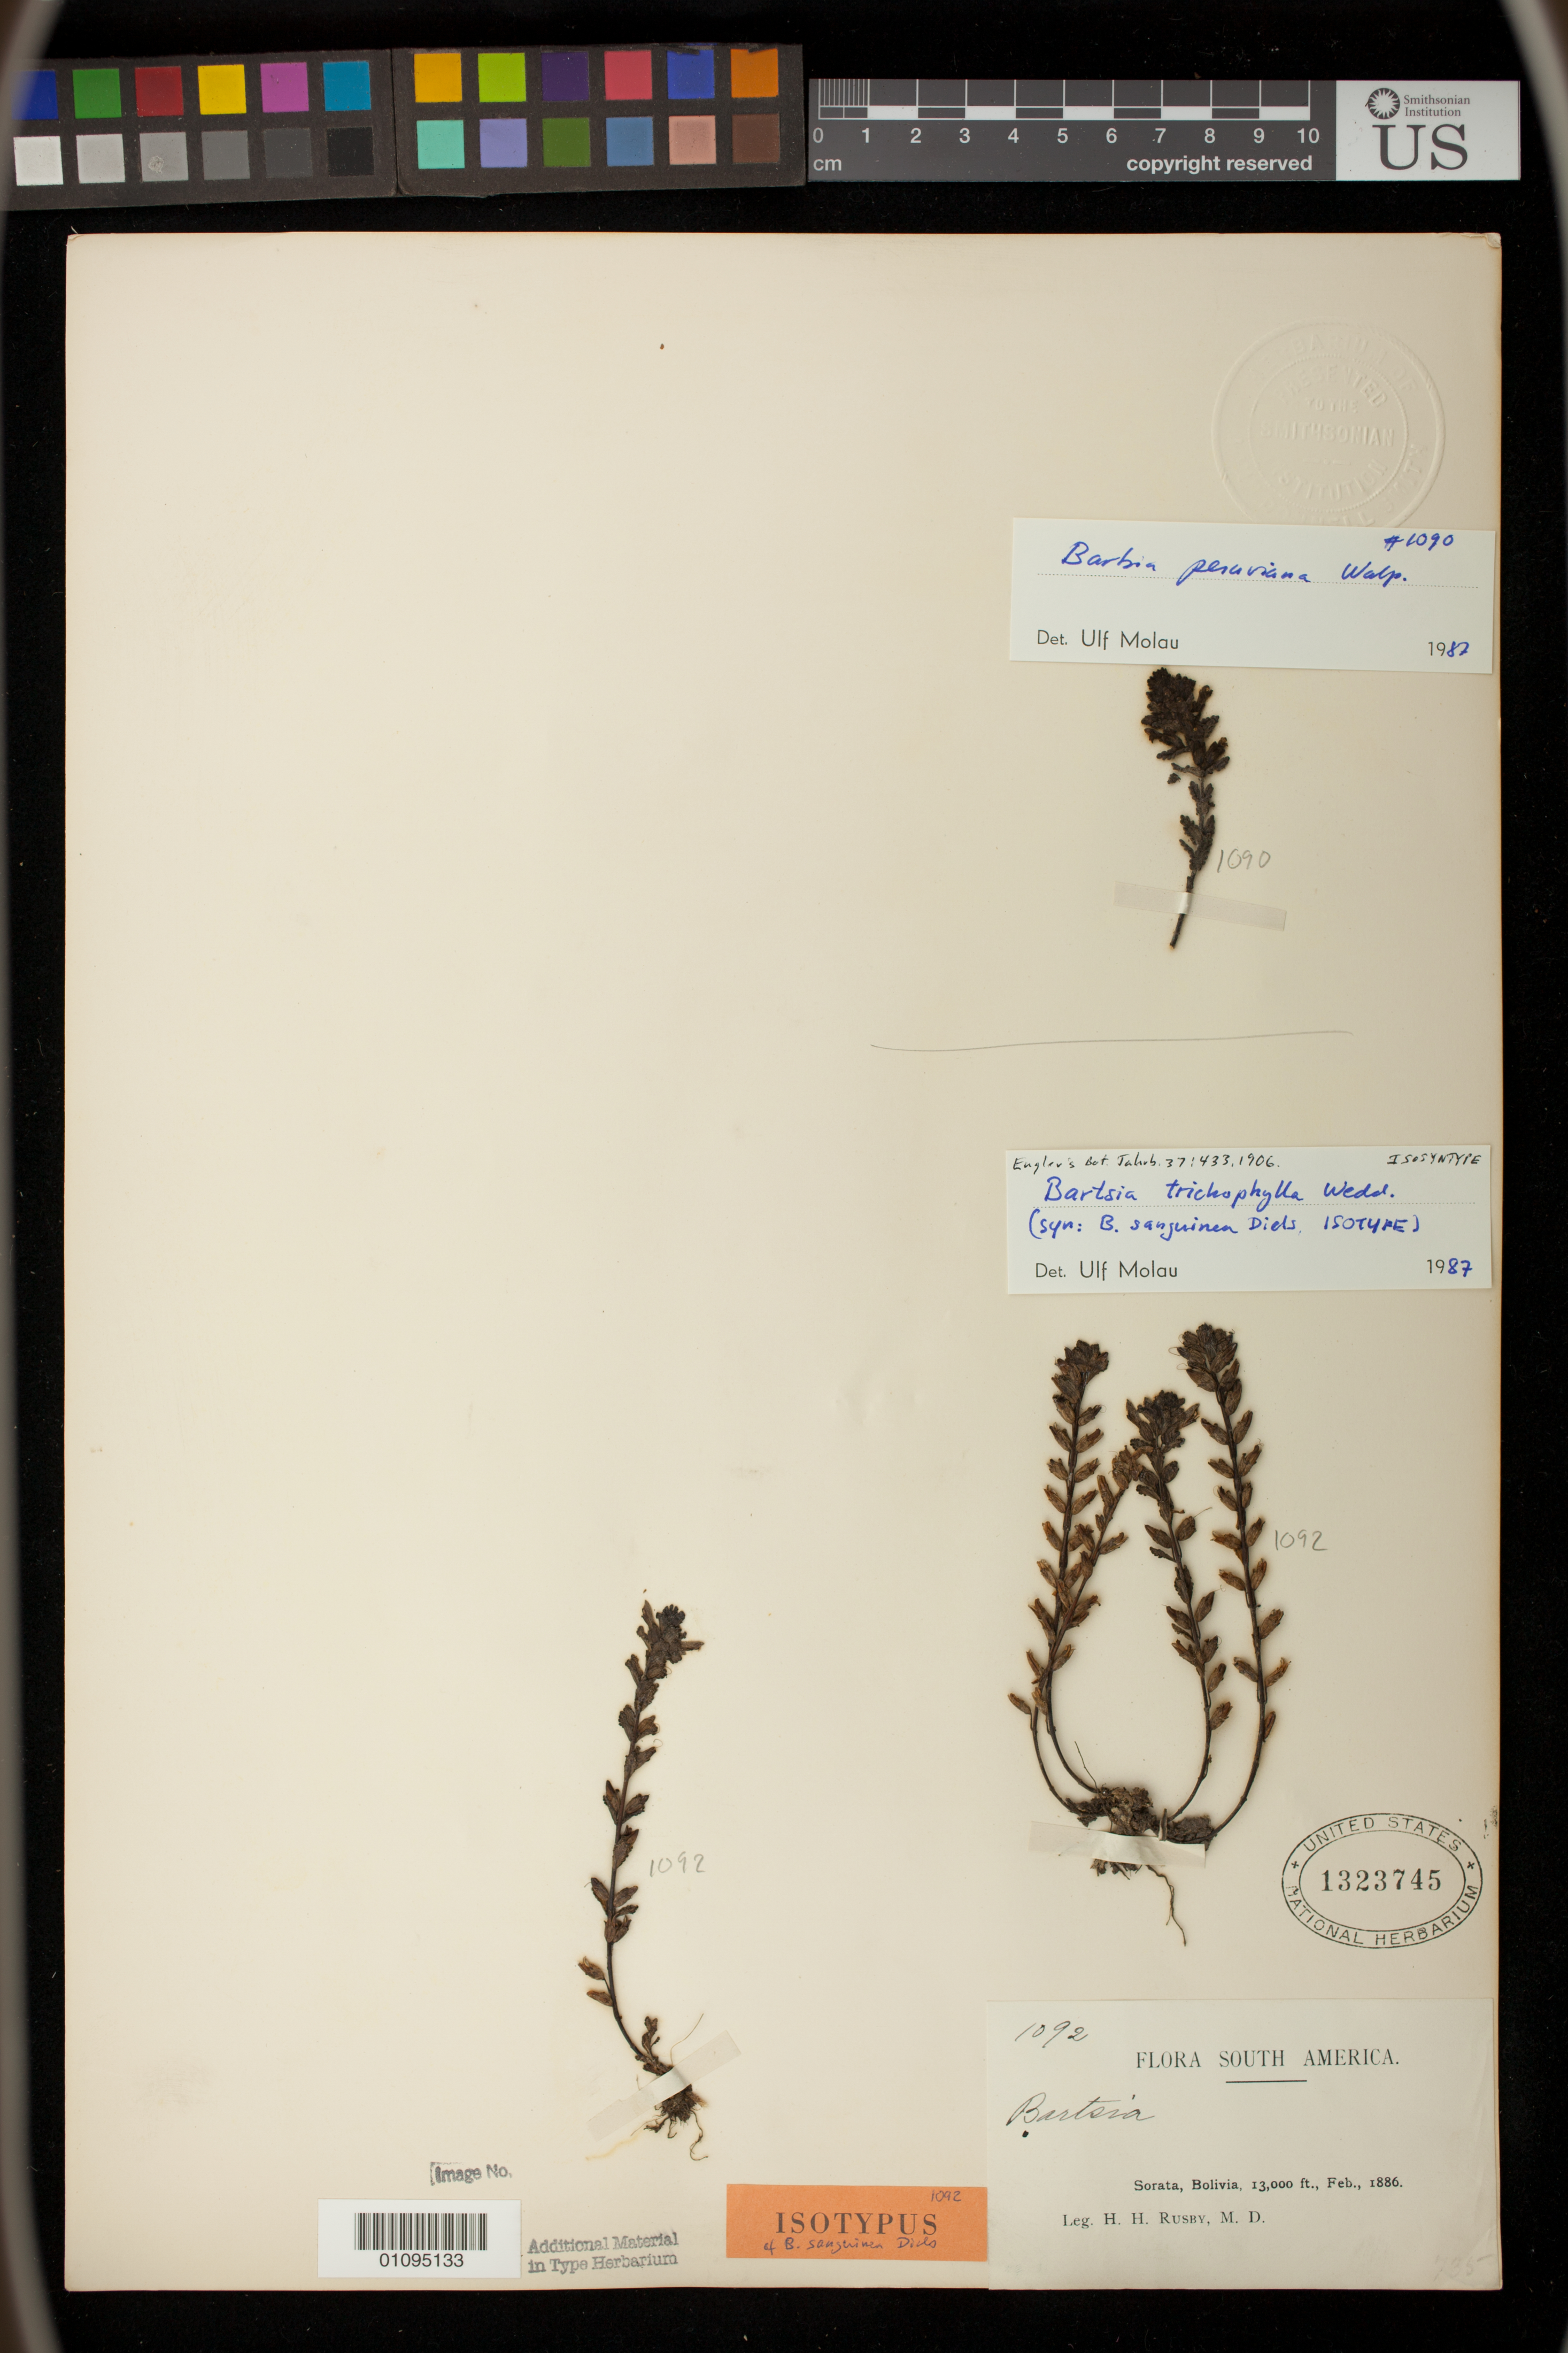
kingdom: Plantae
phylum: Tracheophyta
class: Magnoliopsida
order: Lamiales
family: Orobanchaceae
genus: Bartsia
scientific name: Bartsia sanguinea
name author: Diels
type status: Isolectotype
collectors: H. H. Rusby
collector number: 1092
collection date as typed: Feb., 1886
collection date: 1886-02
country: Bolivia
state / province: La Páz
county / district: Larecaja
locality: Sorata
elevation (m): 3962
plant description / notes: According to annotation by U. Molau (1987), material mounted on upper right of sheet is mixed material of [Rusby] 1090, Bartsia peruviana Walp.; type material of Bartsia sanguinea Diels is mounted on lower part of sheet.; Annotation label by U. Molau (1987) has been altered (S.F. Smith script, undated).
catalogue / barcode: US 1323745